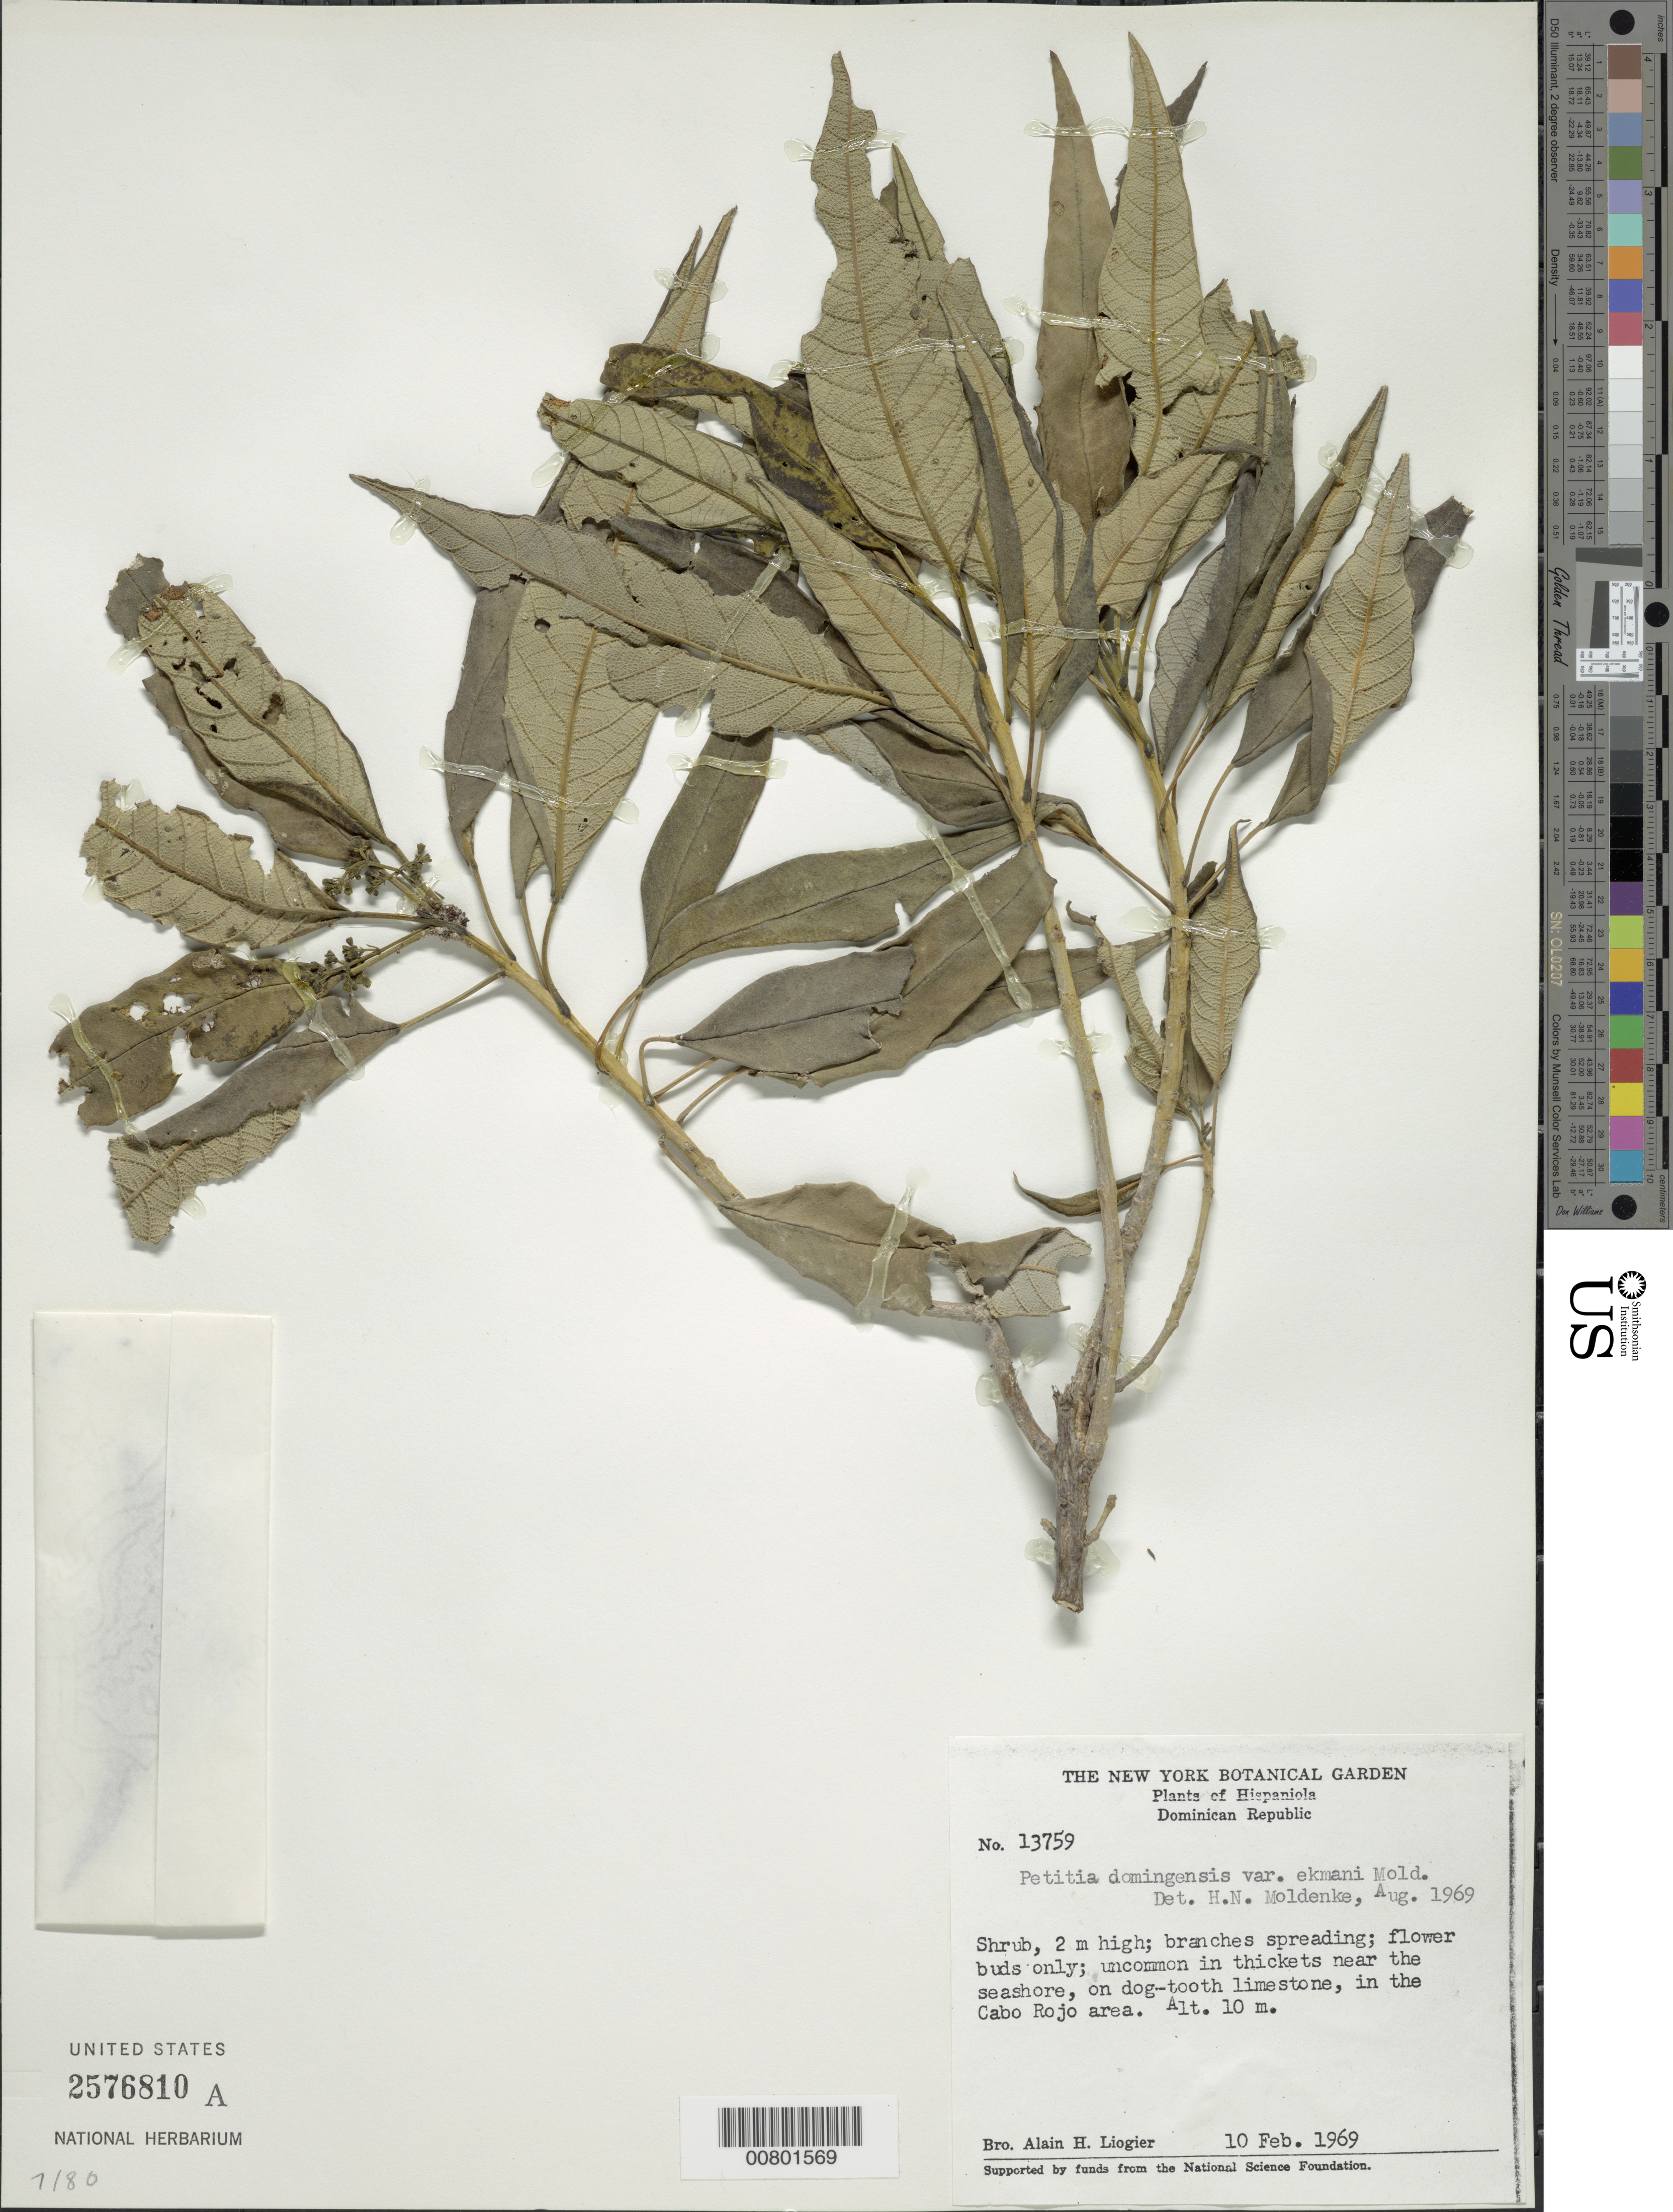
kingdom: Plantae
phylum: Tracheophyta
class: Magnoliopsida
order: Lamiales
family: Lamiaceae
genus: Petitia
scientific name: Petitia domingensis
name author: Jacq.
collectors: A. H. Liogier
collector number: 13759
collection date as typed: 10 Feb 1969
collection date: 1969-02-10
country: Dominican Republic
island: Hispaniola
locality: Cabo Rojo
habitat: In thickets near the seashore on dog-tooth limestone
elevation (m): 10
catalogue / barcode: US 2576810